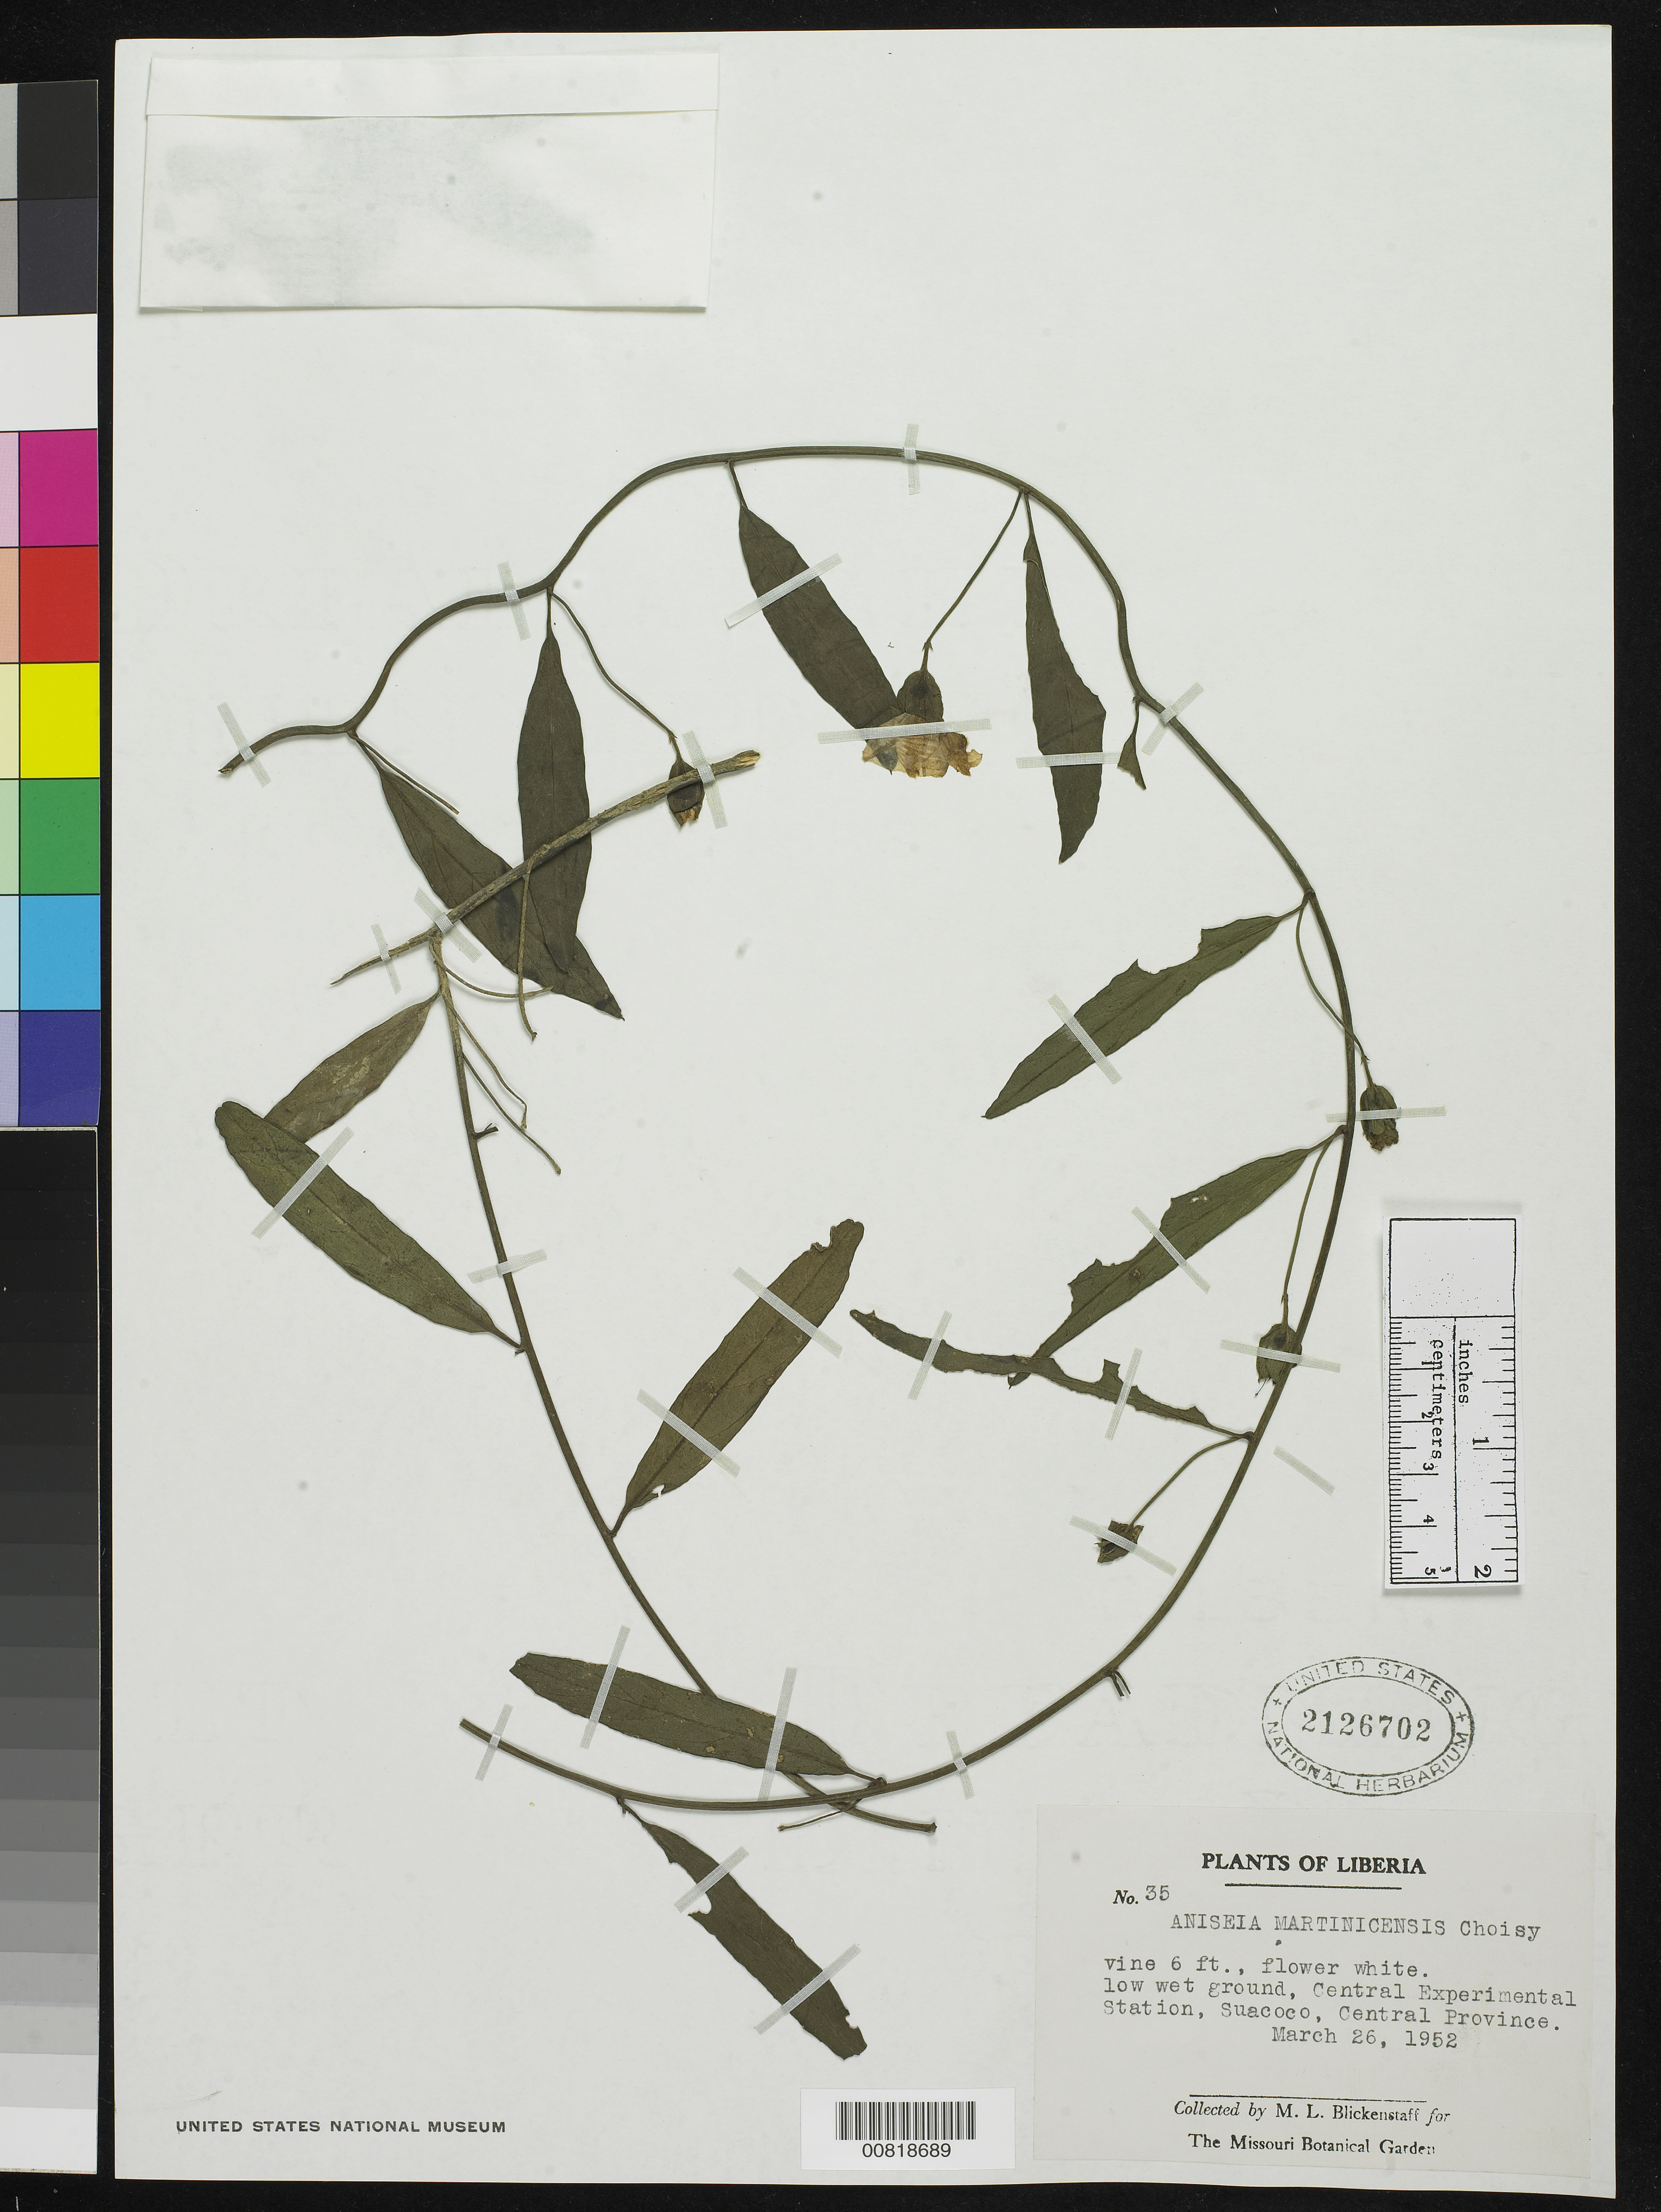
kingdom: Plantae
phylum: Tracheophyta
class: Magnoliopsida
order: Solanales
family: Convolvulaceae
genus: Aniseia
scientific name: Aniseia martinicensis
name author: (Jacq.) Choisy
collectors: M. Blickenstaff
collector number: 35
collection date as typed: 26 Mar 1952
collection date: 1952-03-26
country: Liberia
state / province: Bong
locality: Central Province: Suacoco, Central Experimental Station, low wet ground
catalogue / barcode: US 2126702